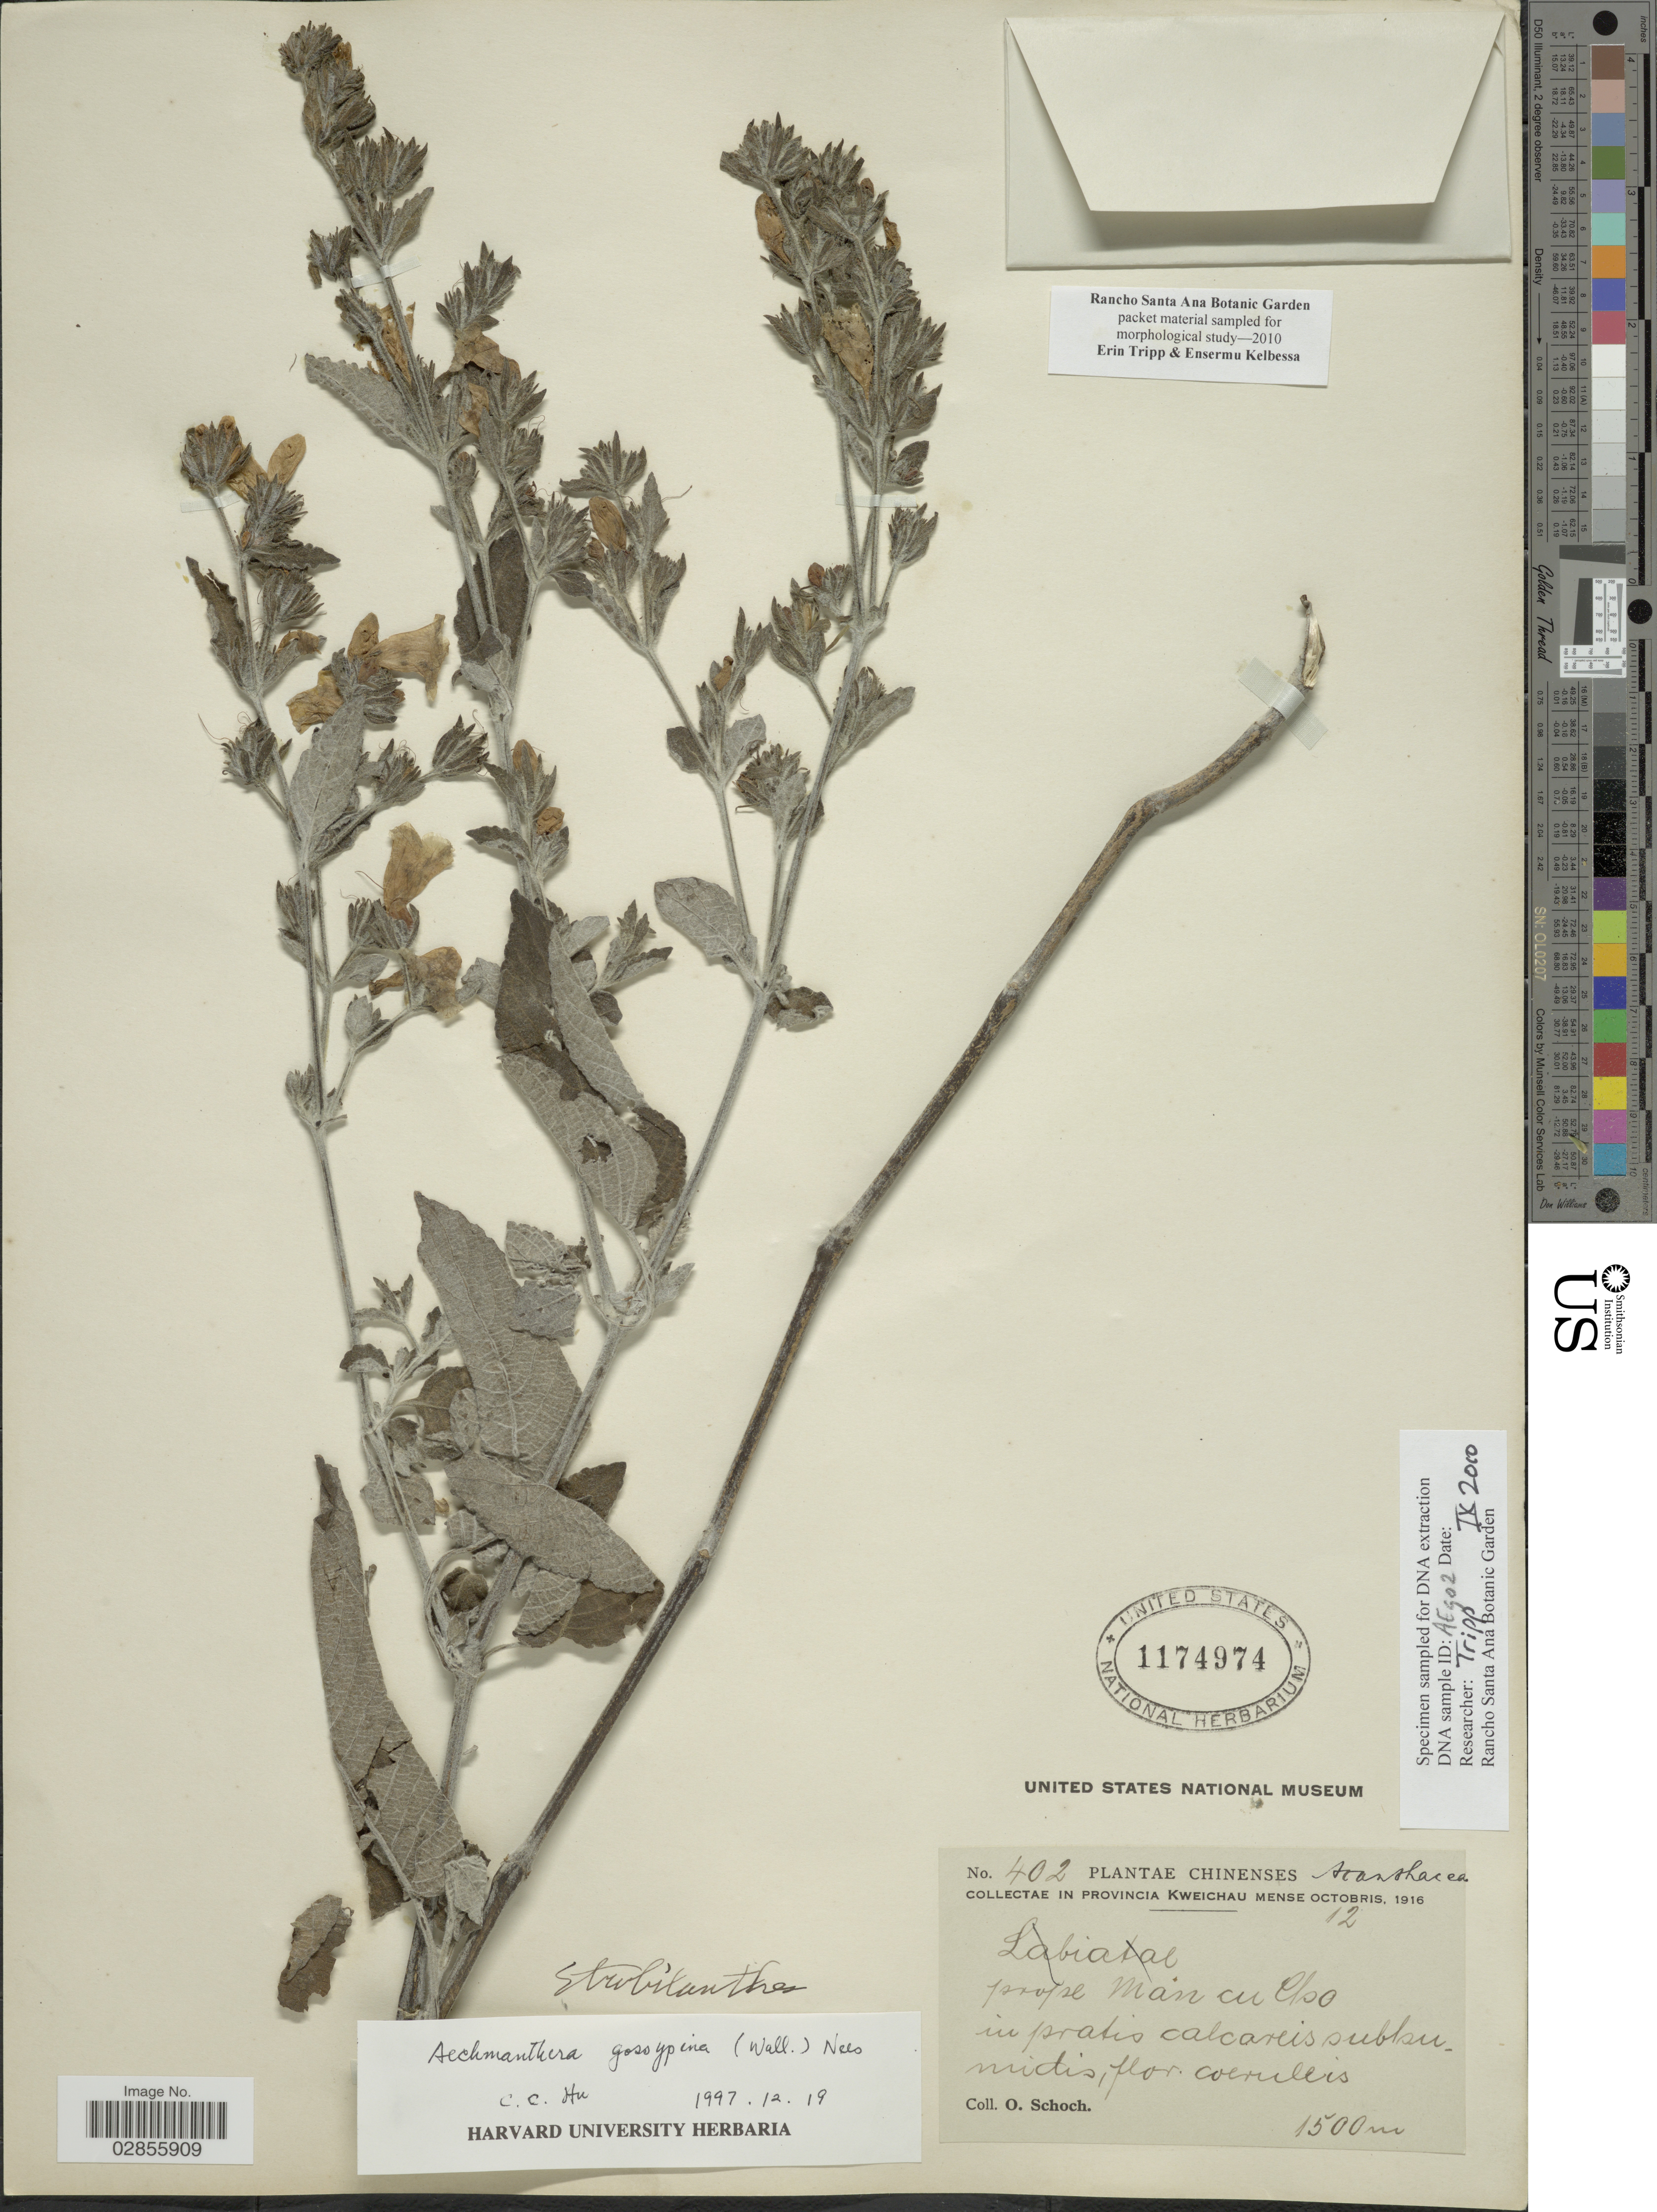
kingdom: Plantae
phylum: Tracheophyta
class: Magnoliopsida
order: Lamiales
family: Acanthaceae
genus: Aechmanthera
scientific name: Aechmanthera gossypina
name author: (Wall.) Nees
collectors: O. Schoch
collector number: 402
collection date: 1916-10-12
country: China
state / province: Guizhou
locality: Provincia Kweichau.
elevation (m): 1500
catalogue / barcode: US 1174974